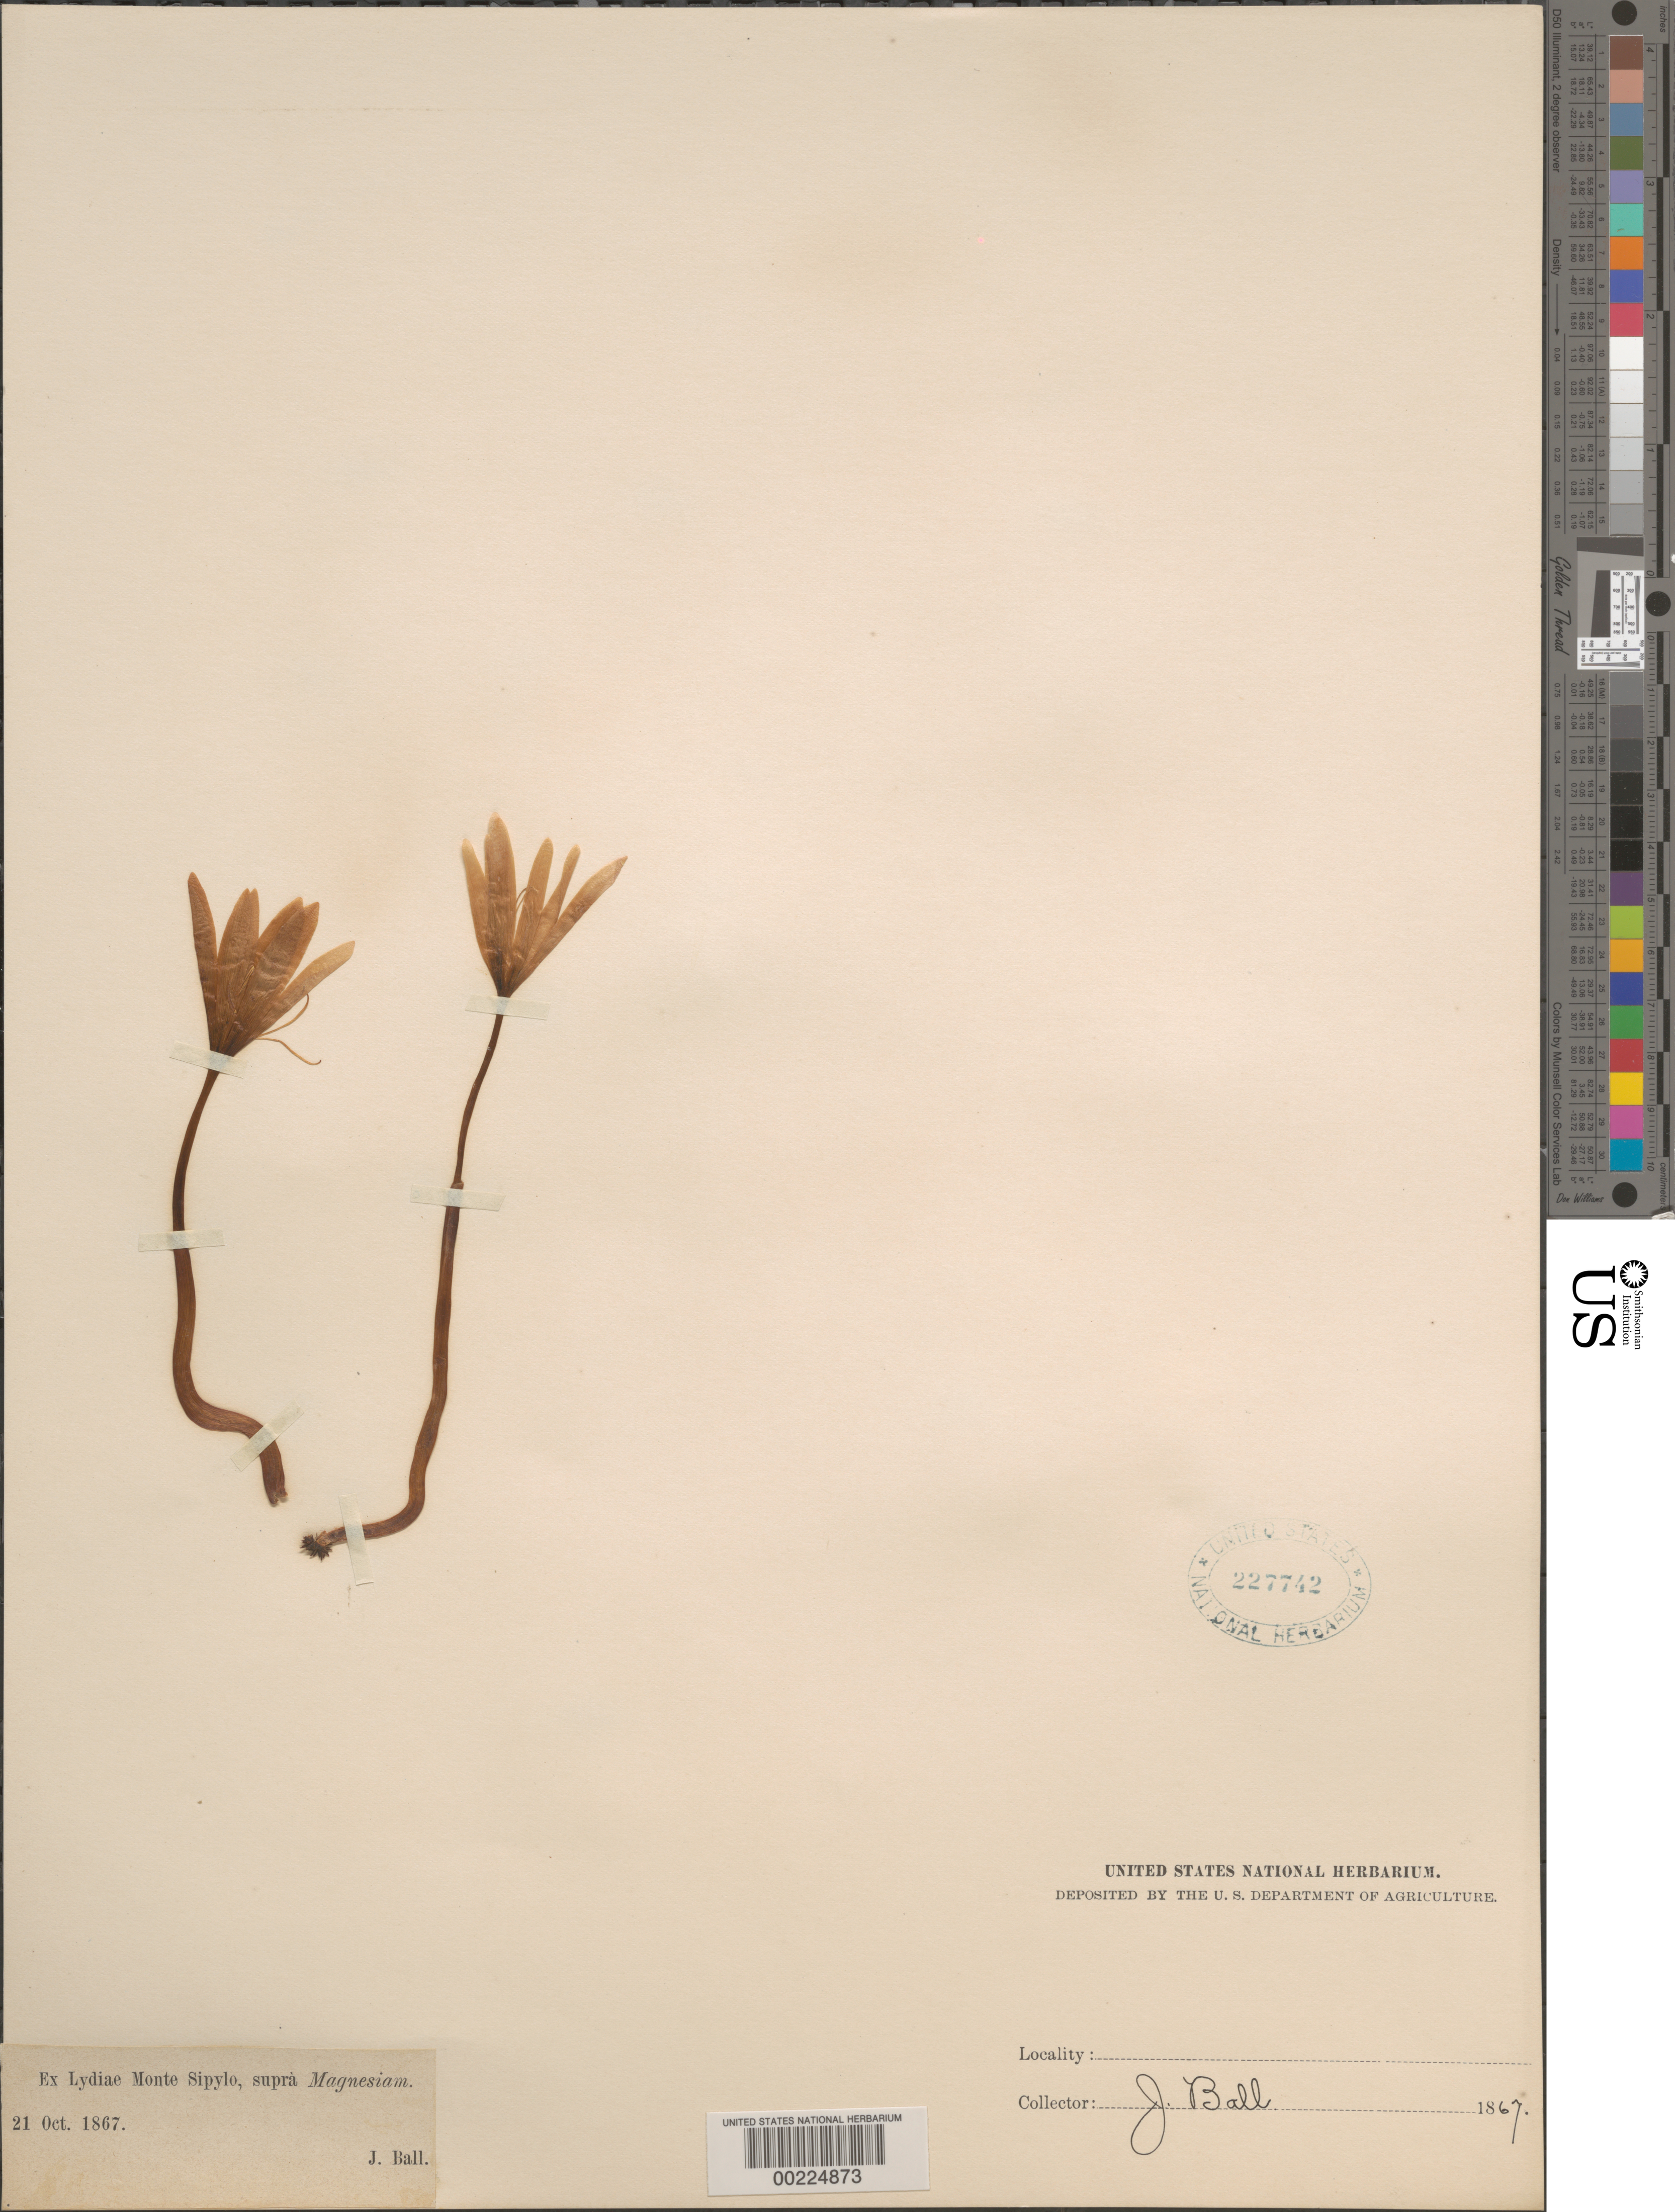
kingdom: Plantae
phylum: Tracheophyta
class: Liliopsida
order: Asparagales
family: Amaryllidaceae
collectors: J. Ball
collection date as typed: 21 Oct 1967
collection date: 1967-10-21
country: Turkey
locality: Monte sipylo, above magnesiam. [country recorded as greece but locality more likely refers to manisa (magnesia ad sipylum) in turkey (manisa prov.) than to magnisía dept. in greece.]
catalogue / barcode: US 227742